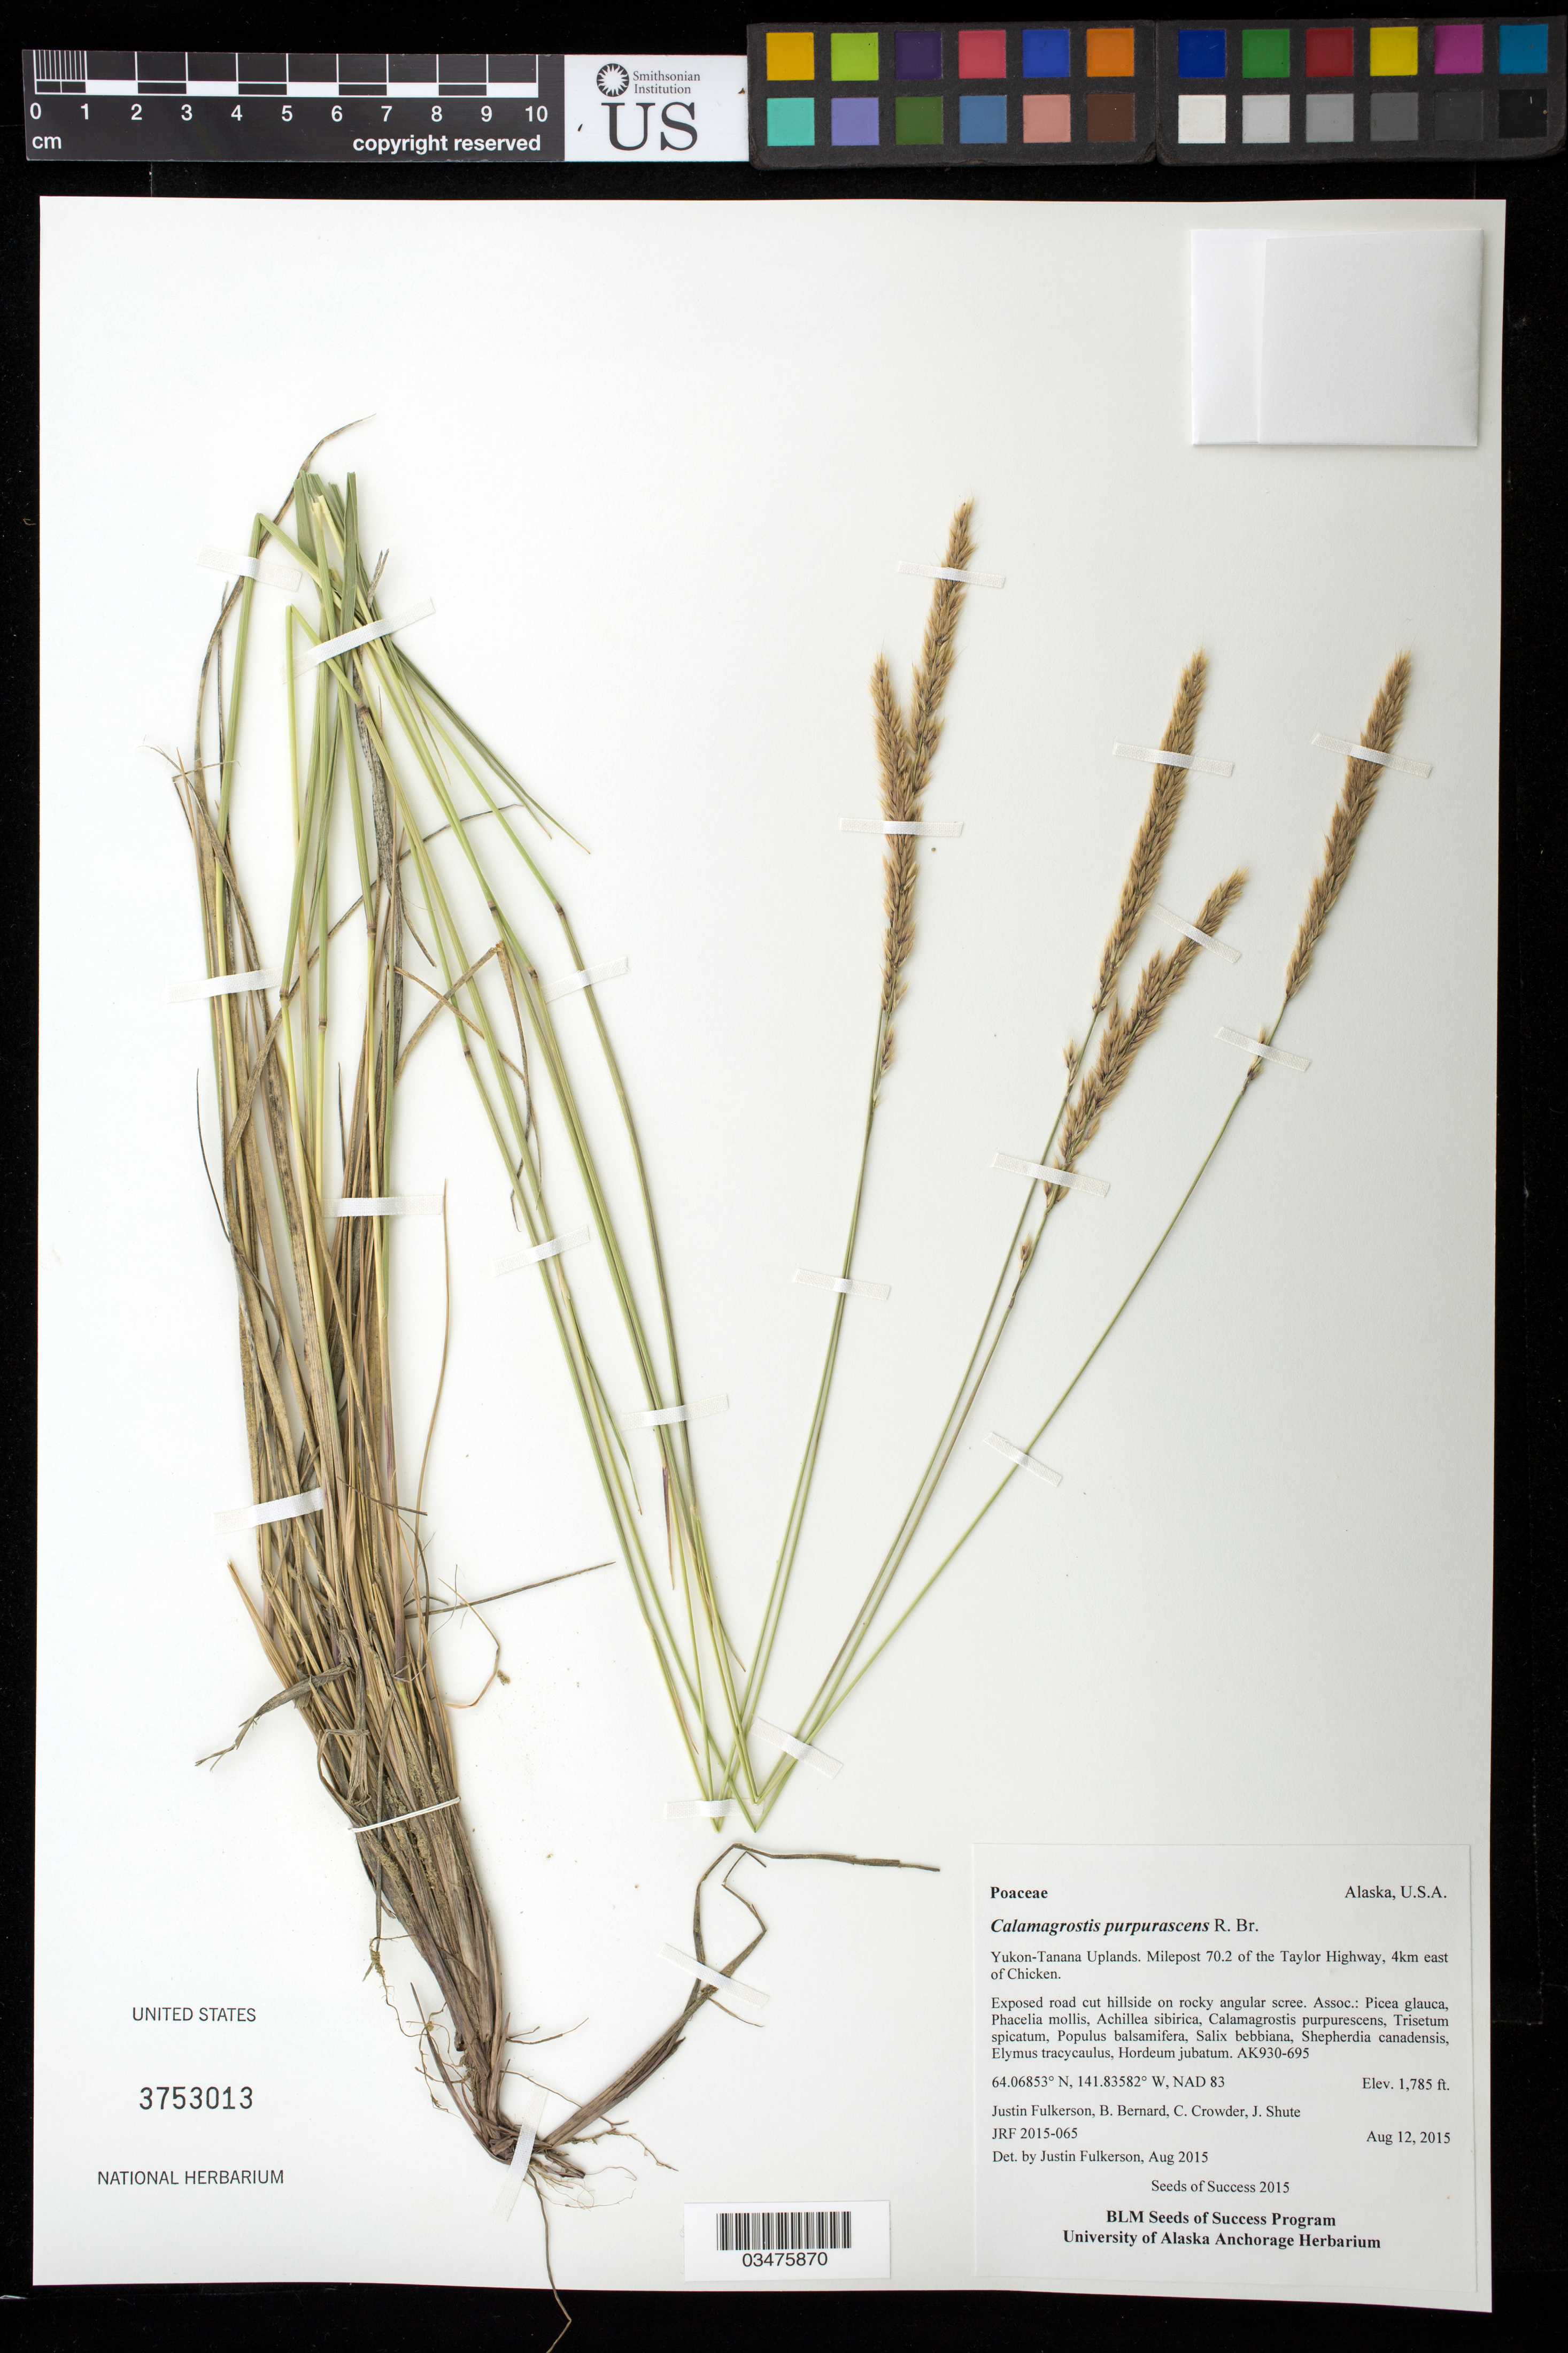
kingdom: Plantae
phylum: Tracheophyta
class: Liliopsida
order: Poales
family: Poaceae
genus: Calamagrostis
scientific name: Calamagrostis purpurascens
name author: R. Br.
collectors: J. Fulkerson, C. Crowder, J. Shute & B. Bernard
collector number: AK930-695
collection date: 2015-08-12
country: United States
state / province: Alaska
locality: Yukon-Tanana Uplands. Milepost 70.2 of the Taylor Hwy, 4 km E of Chicken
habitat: Exposed road cut hillside on rocky angular scree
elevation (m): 544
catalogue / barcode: US 3753013